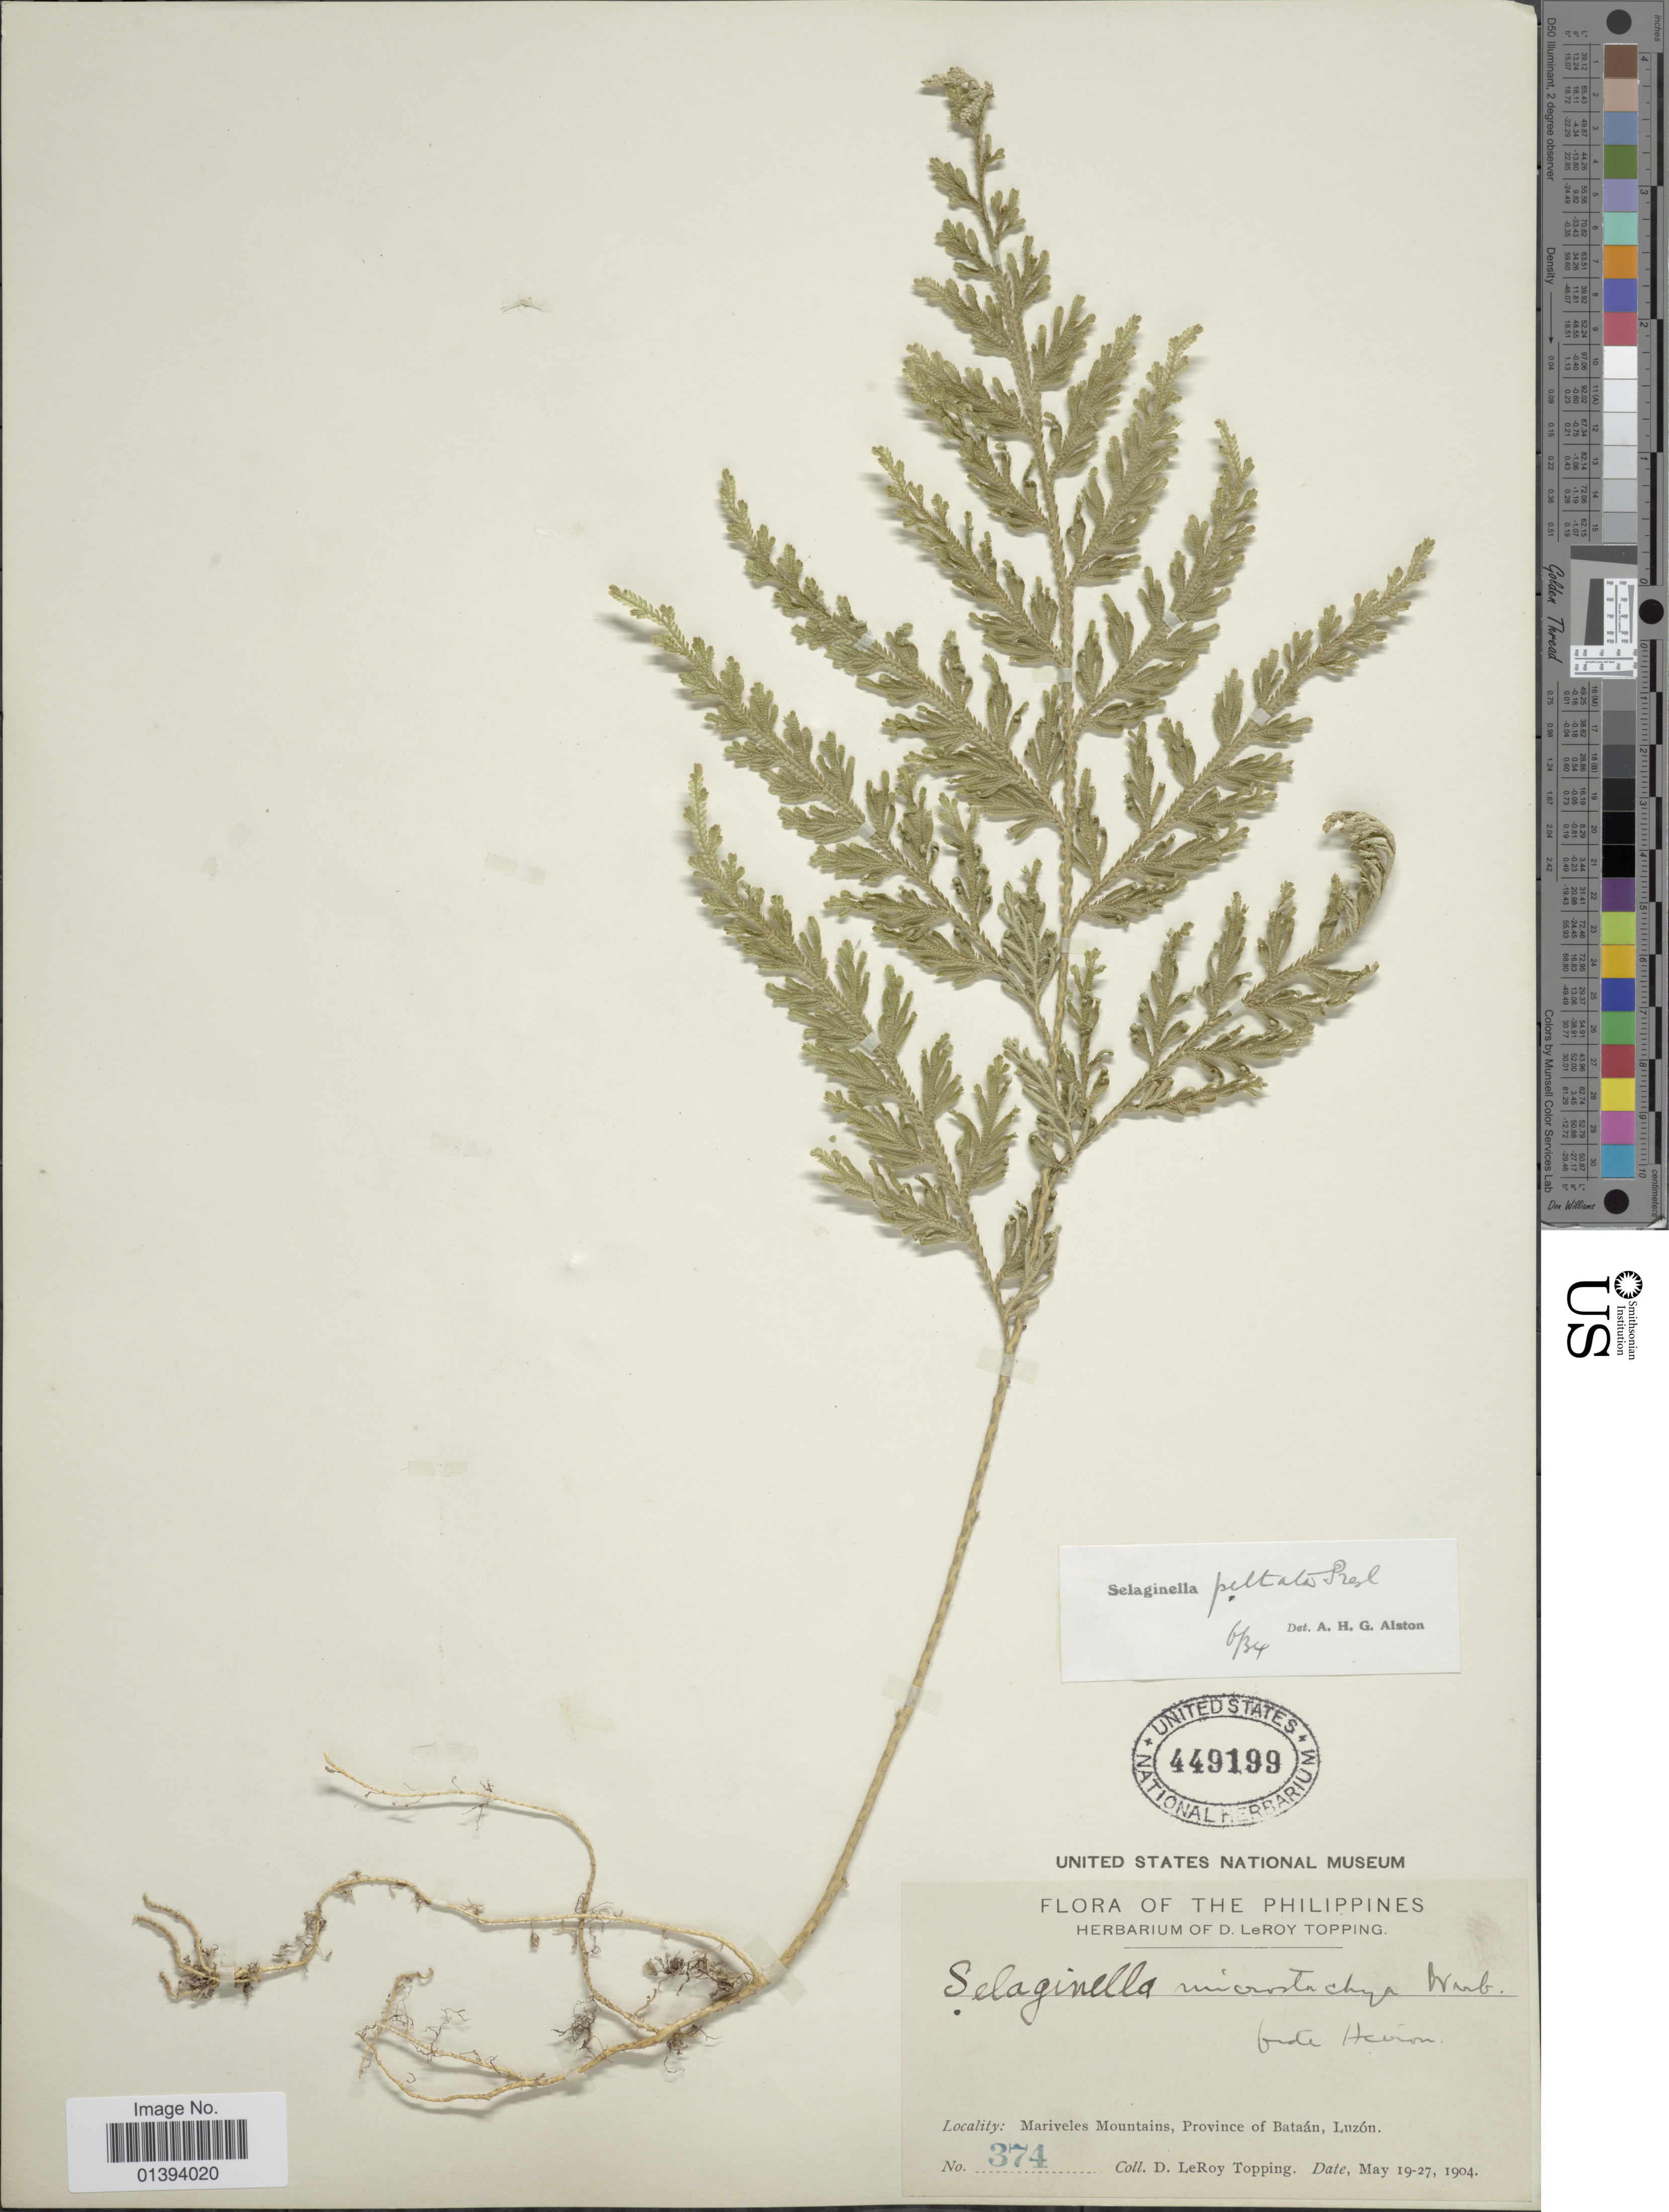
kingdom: Plantae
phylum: Tracheophyta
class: Lycopodiopsida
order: Selaginellales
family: Selaginellaceae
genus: Selaginella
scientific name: Selaginella peltata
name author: C. Presl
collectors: D. L. Topping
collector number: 374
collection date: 1904-05-19/1904-05-27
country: Philippines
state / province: Central Luzon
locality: Mariveles Mountain, Province of Bataán, Luzon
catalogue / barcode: US 449199